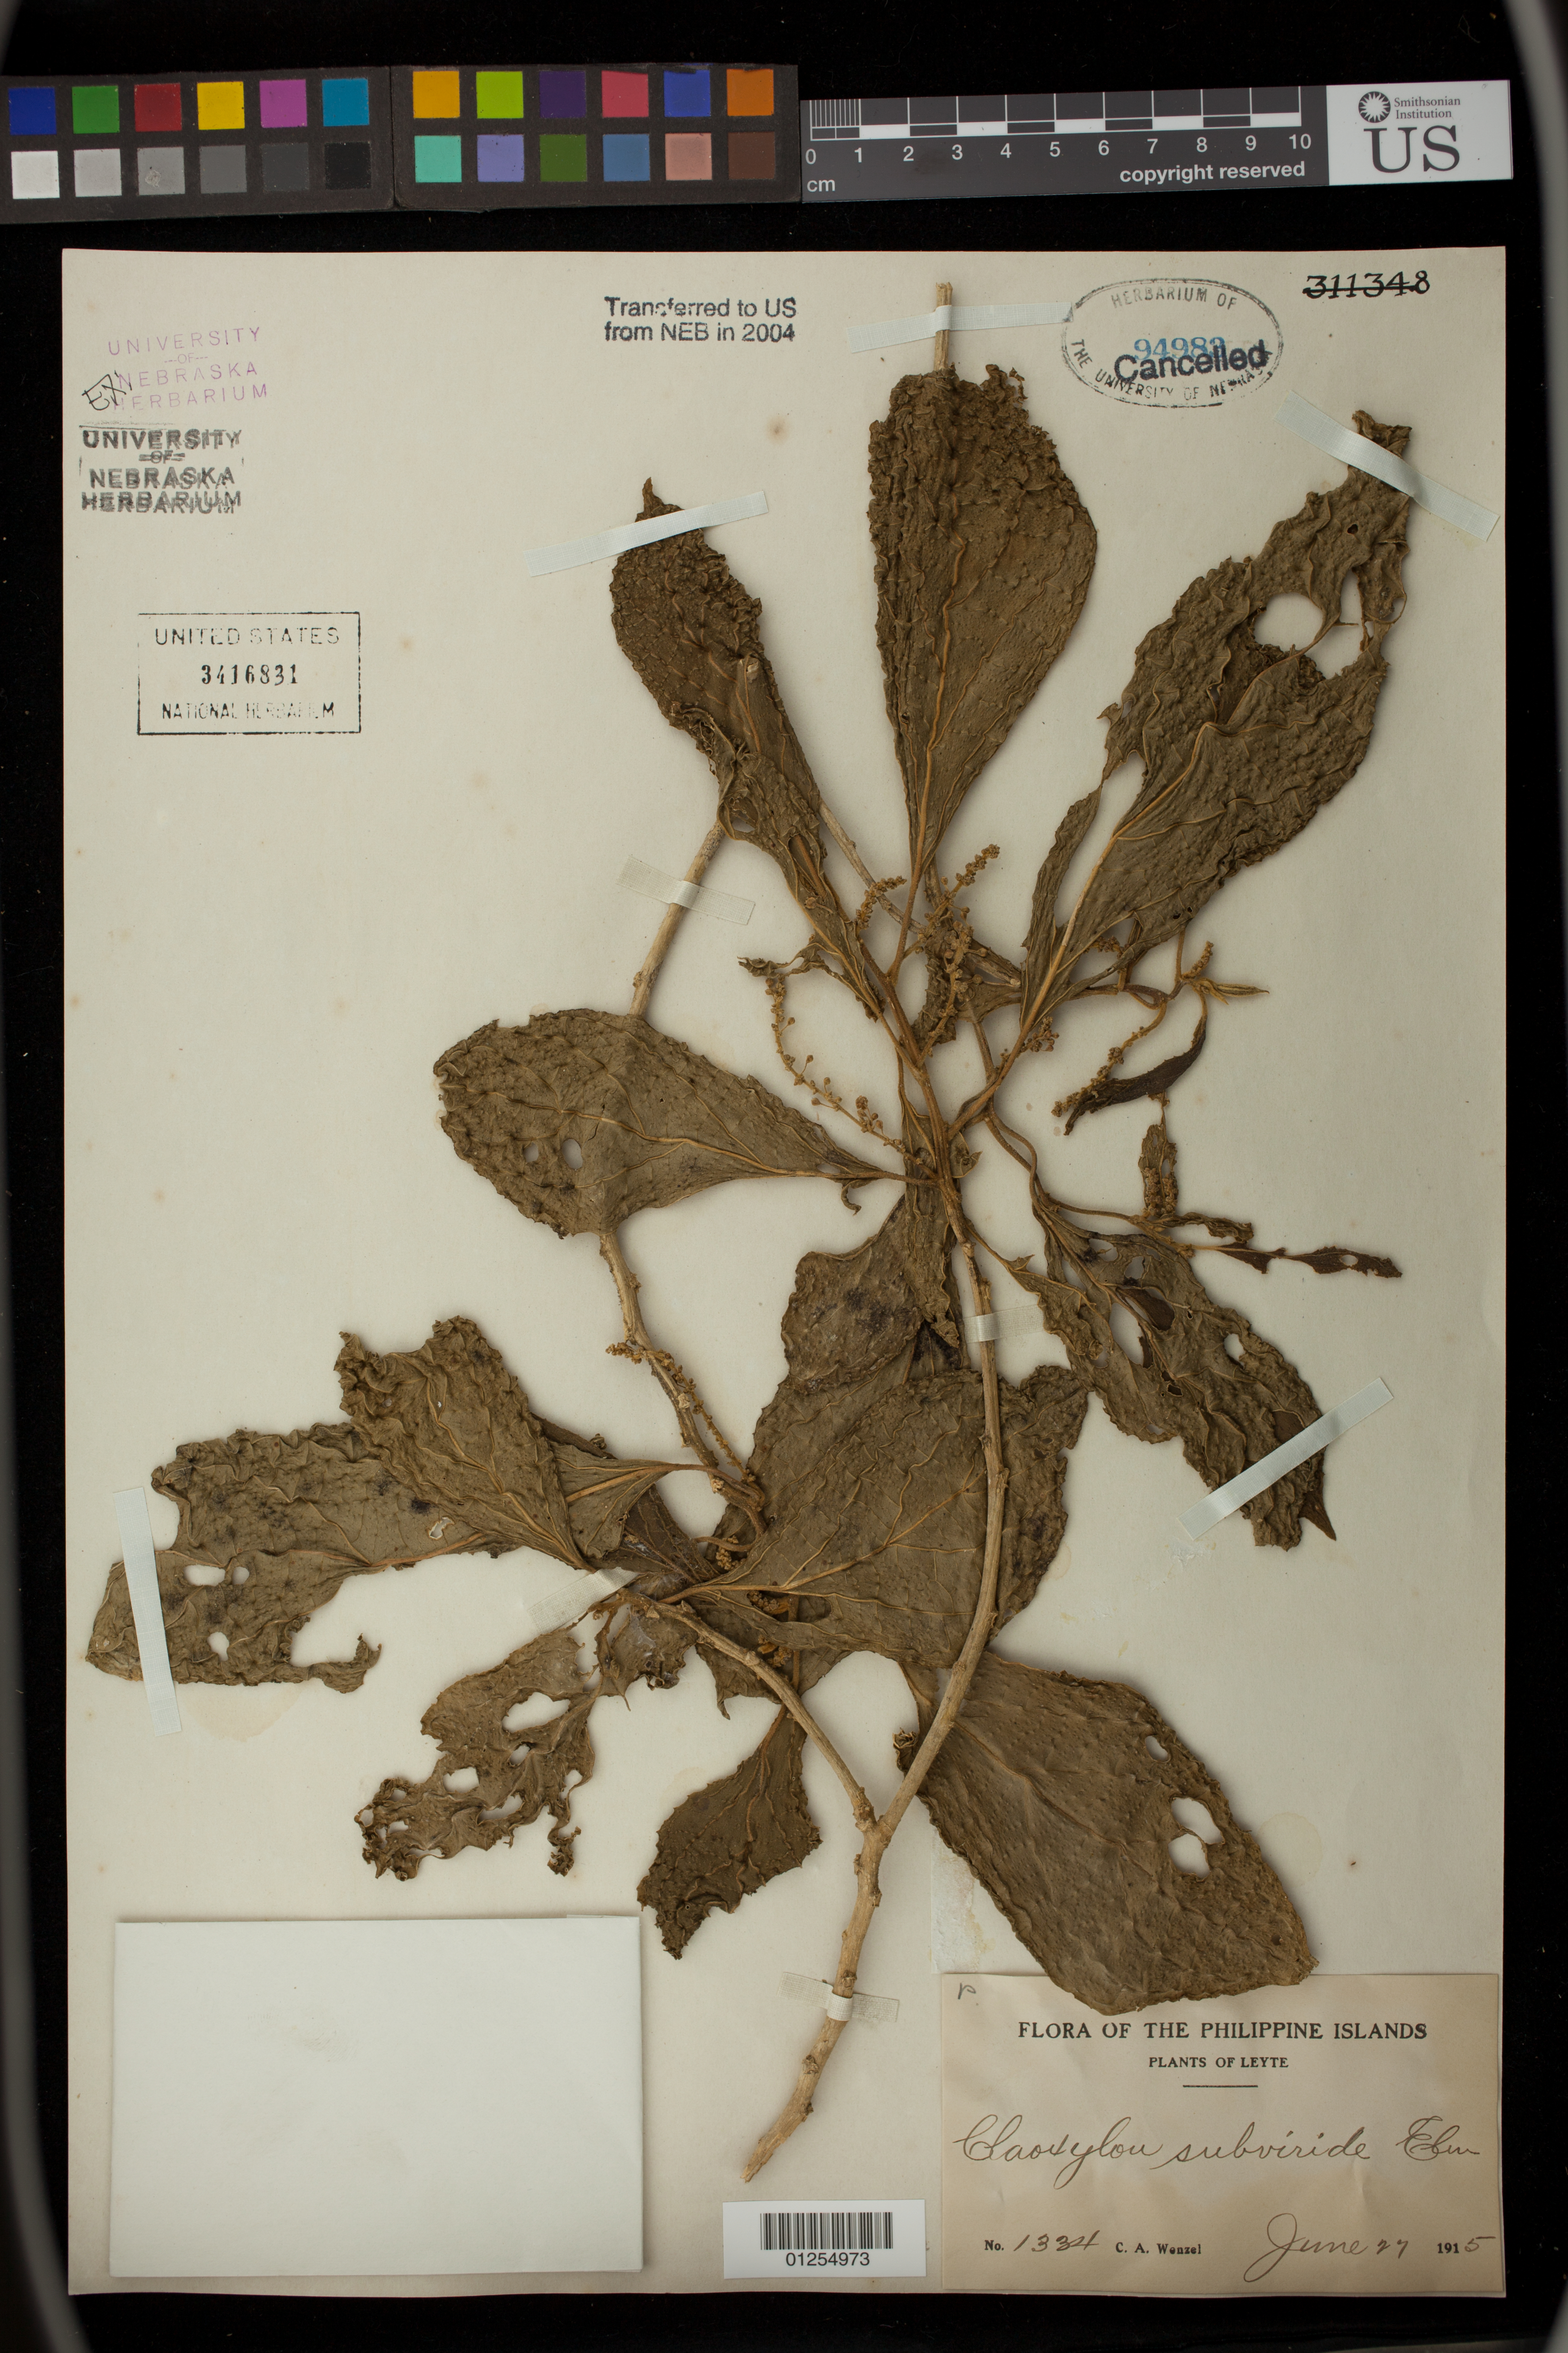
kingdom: Plantae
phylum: Tracheophyta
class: Magnoliopsida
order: Malpighiales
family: Euphorbiaceae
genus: Claoxylon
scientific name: Claoxylon subviride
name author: Elmer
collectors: C. Wenzel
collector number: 1334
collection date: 1915-06-27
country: Philippines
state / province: Eastern Visayas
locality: Leyte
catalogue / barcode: US 3416831